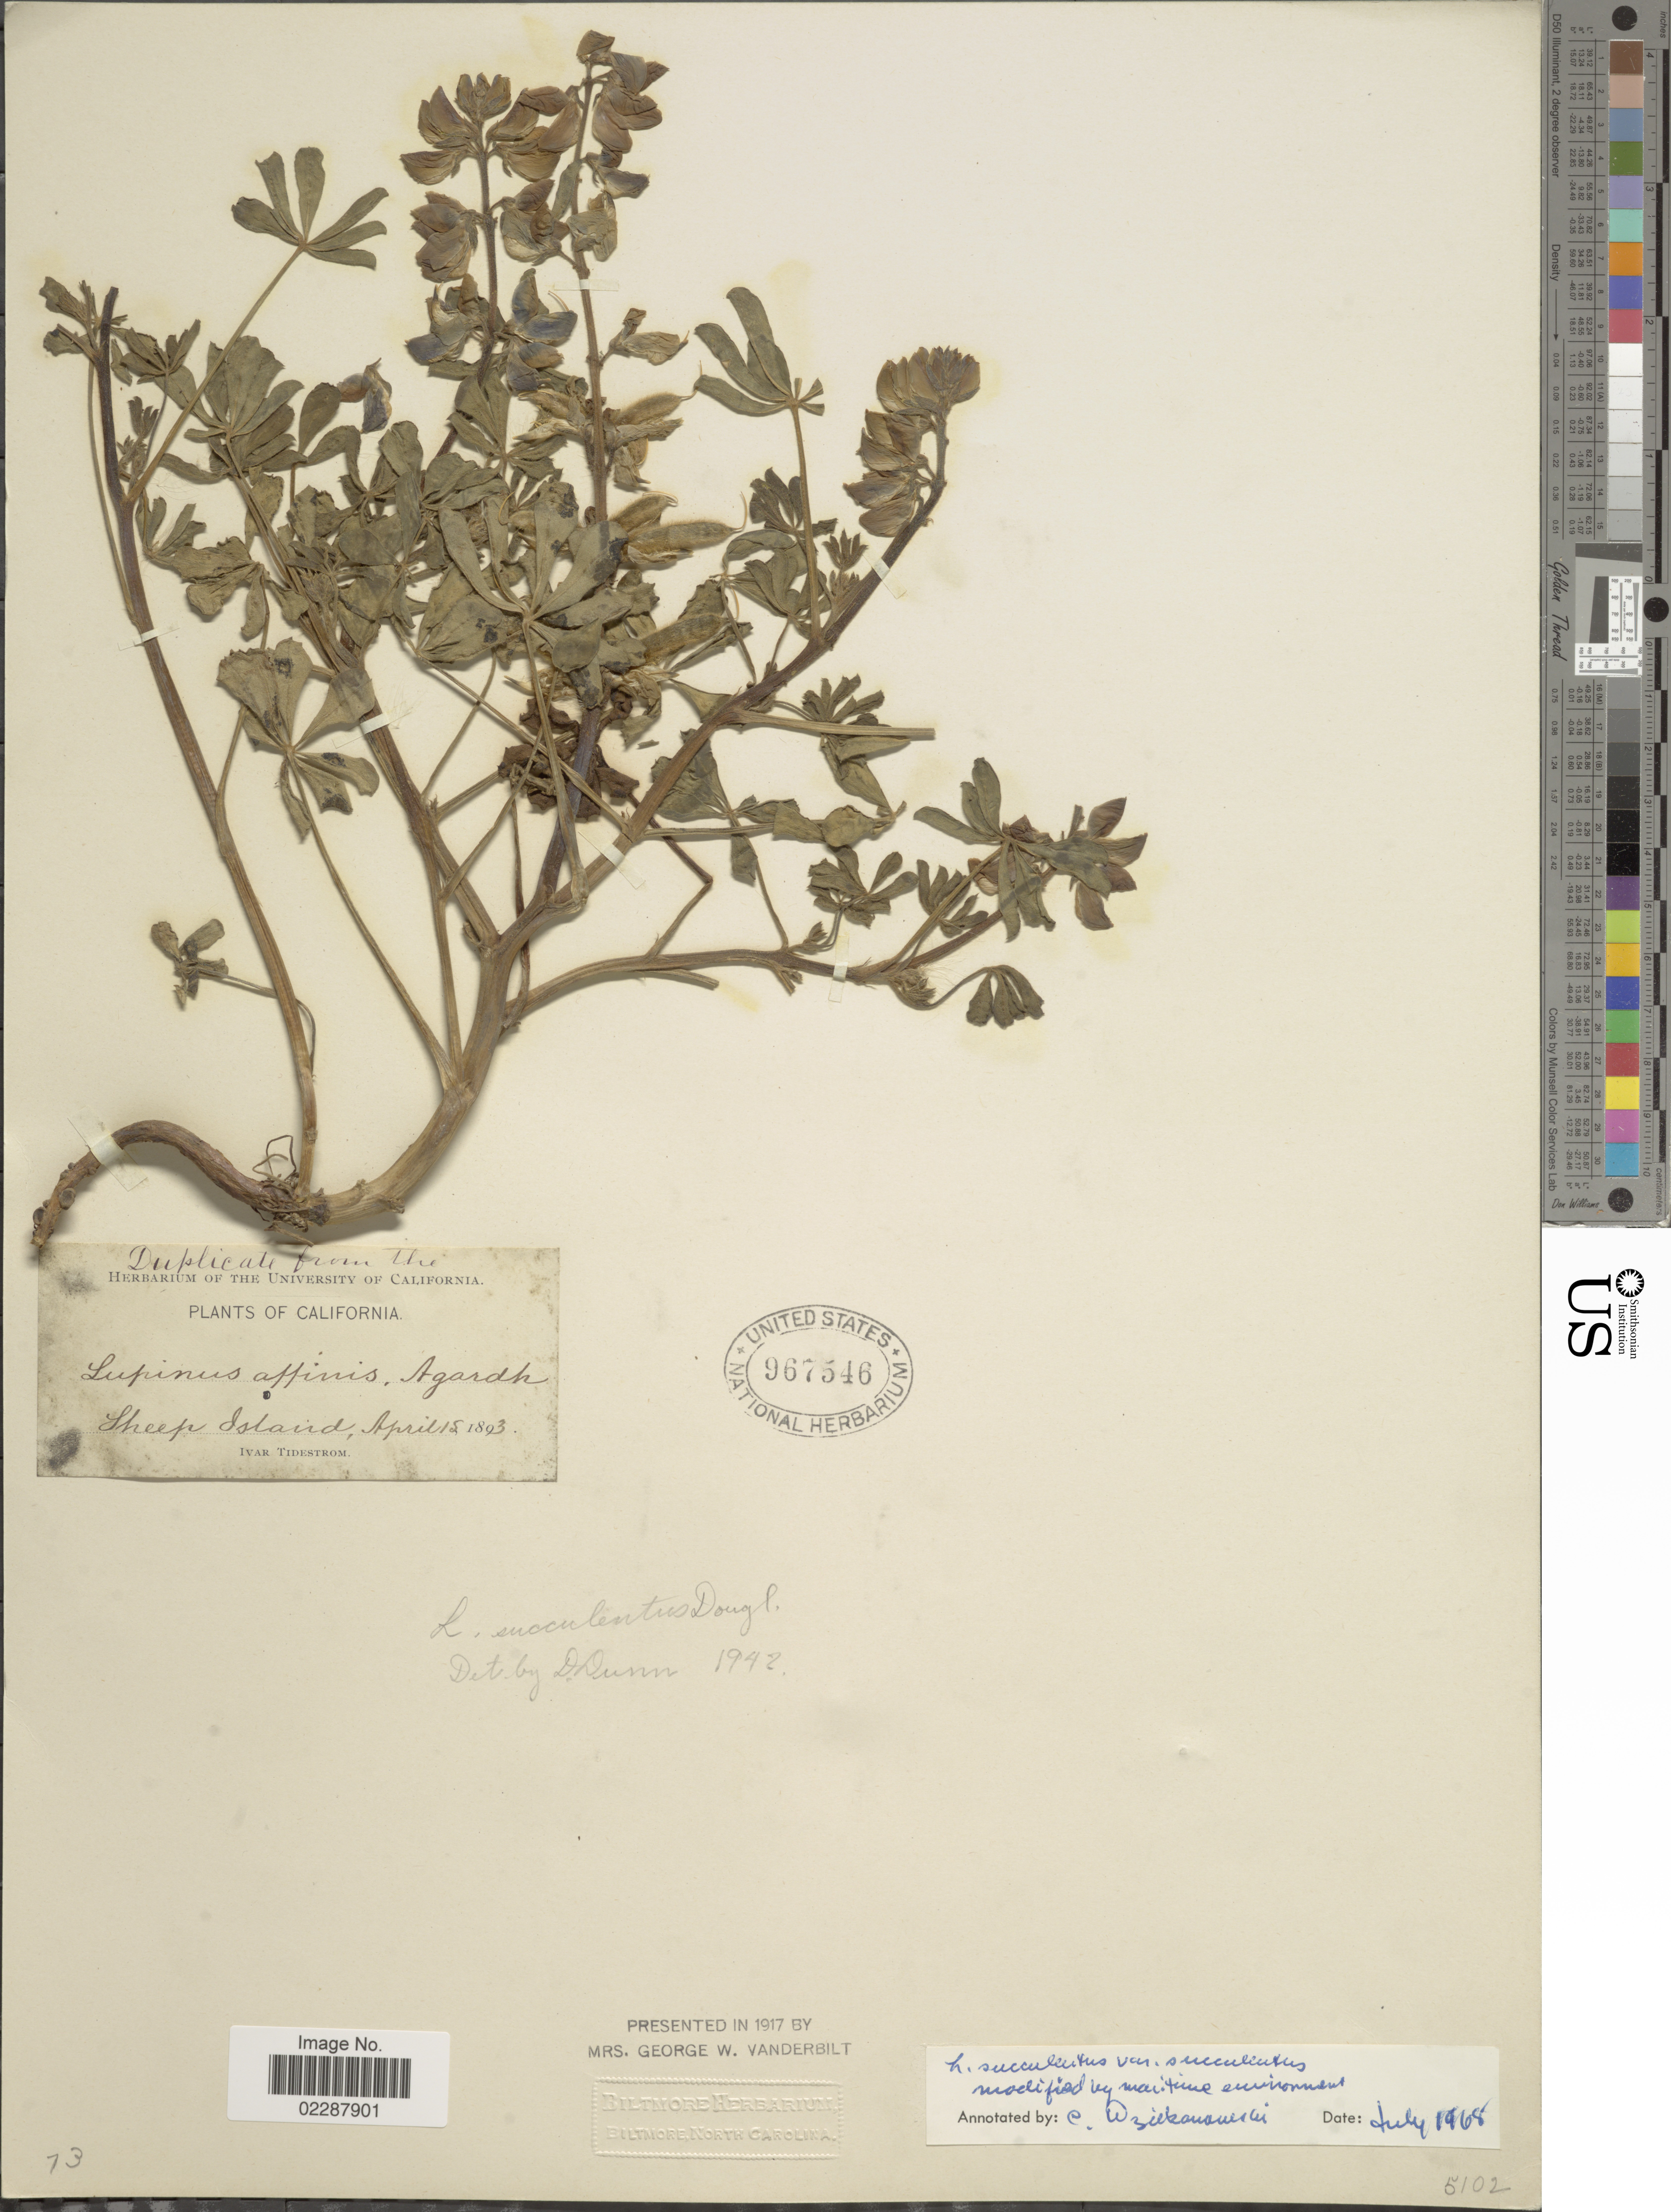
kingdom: Plantae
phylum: Tracheophyta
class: Magnoliopsida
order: Fabales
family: Fabaceae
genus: Lupinus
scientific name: Lupinus succulentus var. succulentus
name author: Douglas ex K. Koch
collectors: I. F. Tidestrom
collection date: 1893-04-15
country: United States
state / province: California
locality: Sheep Island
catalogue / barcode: US 967546